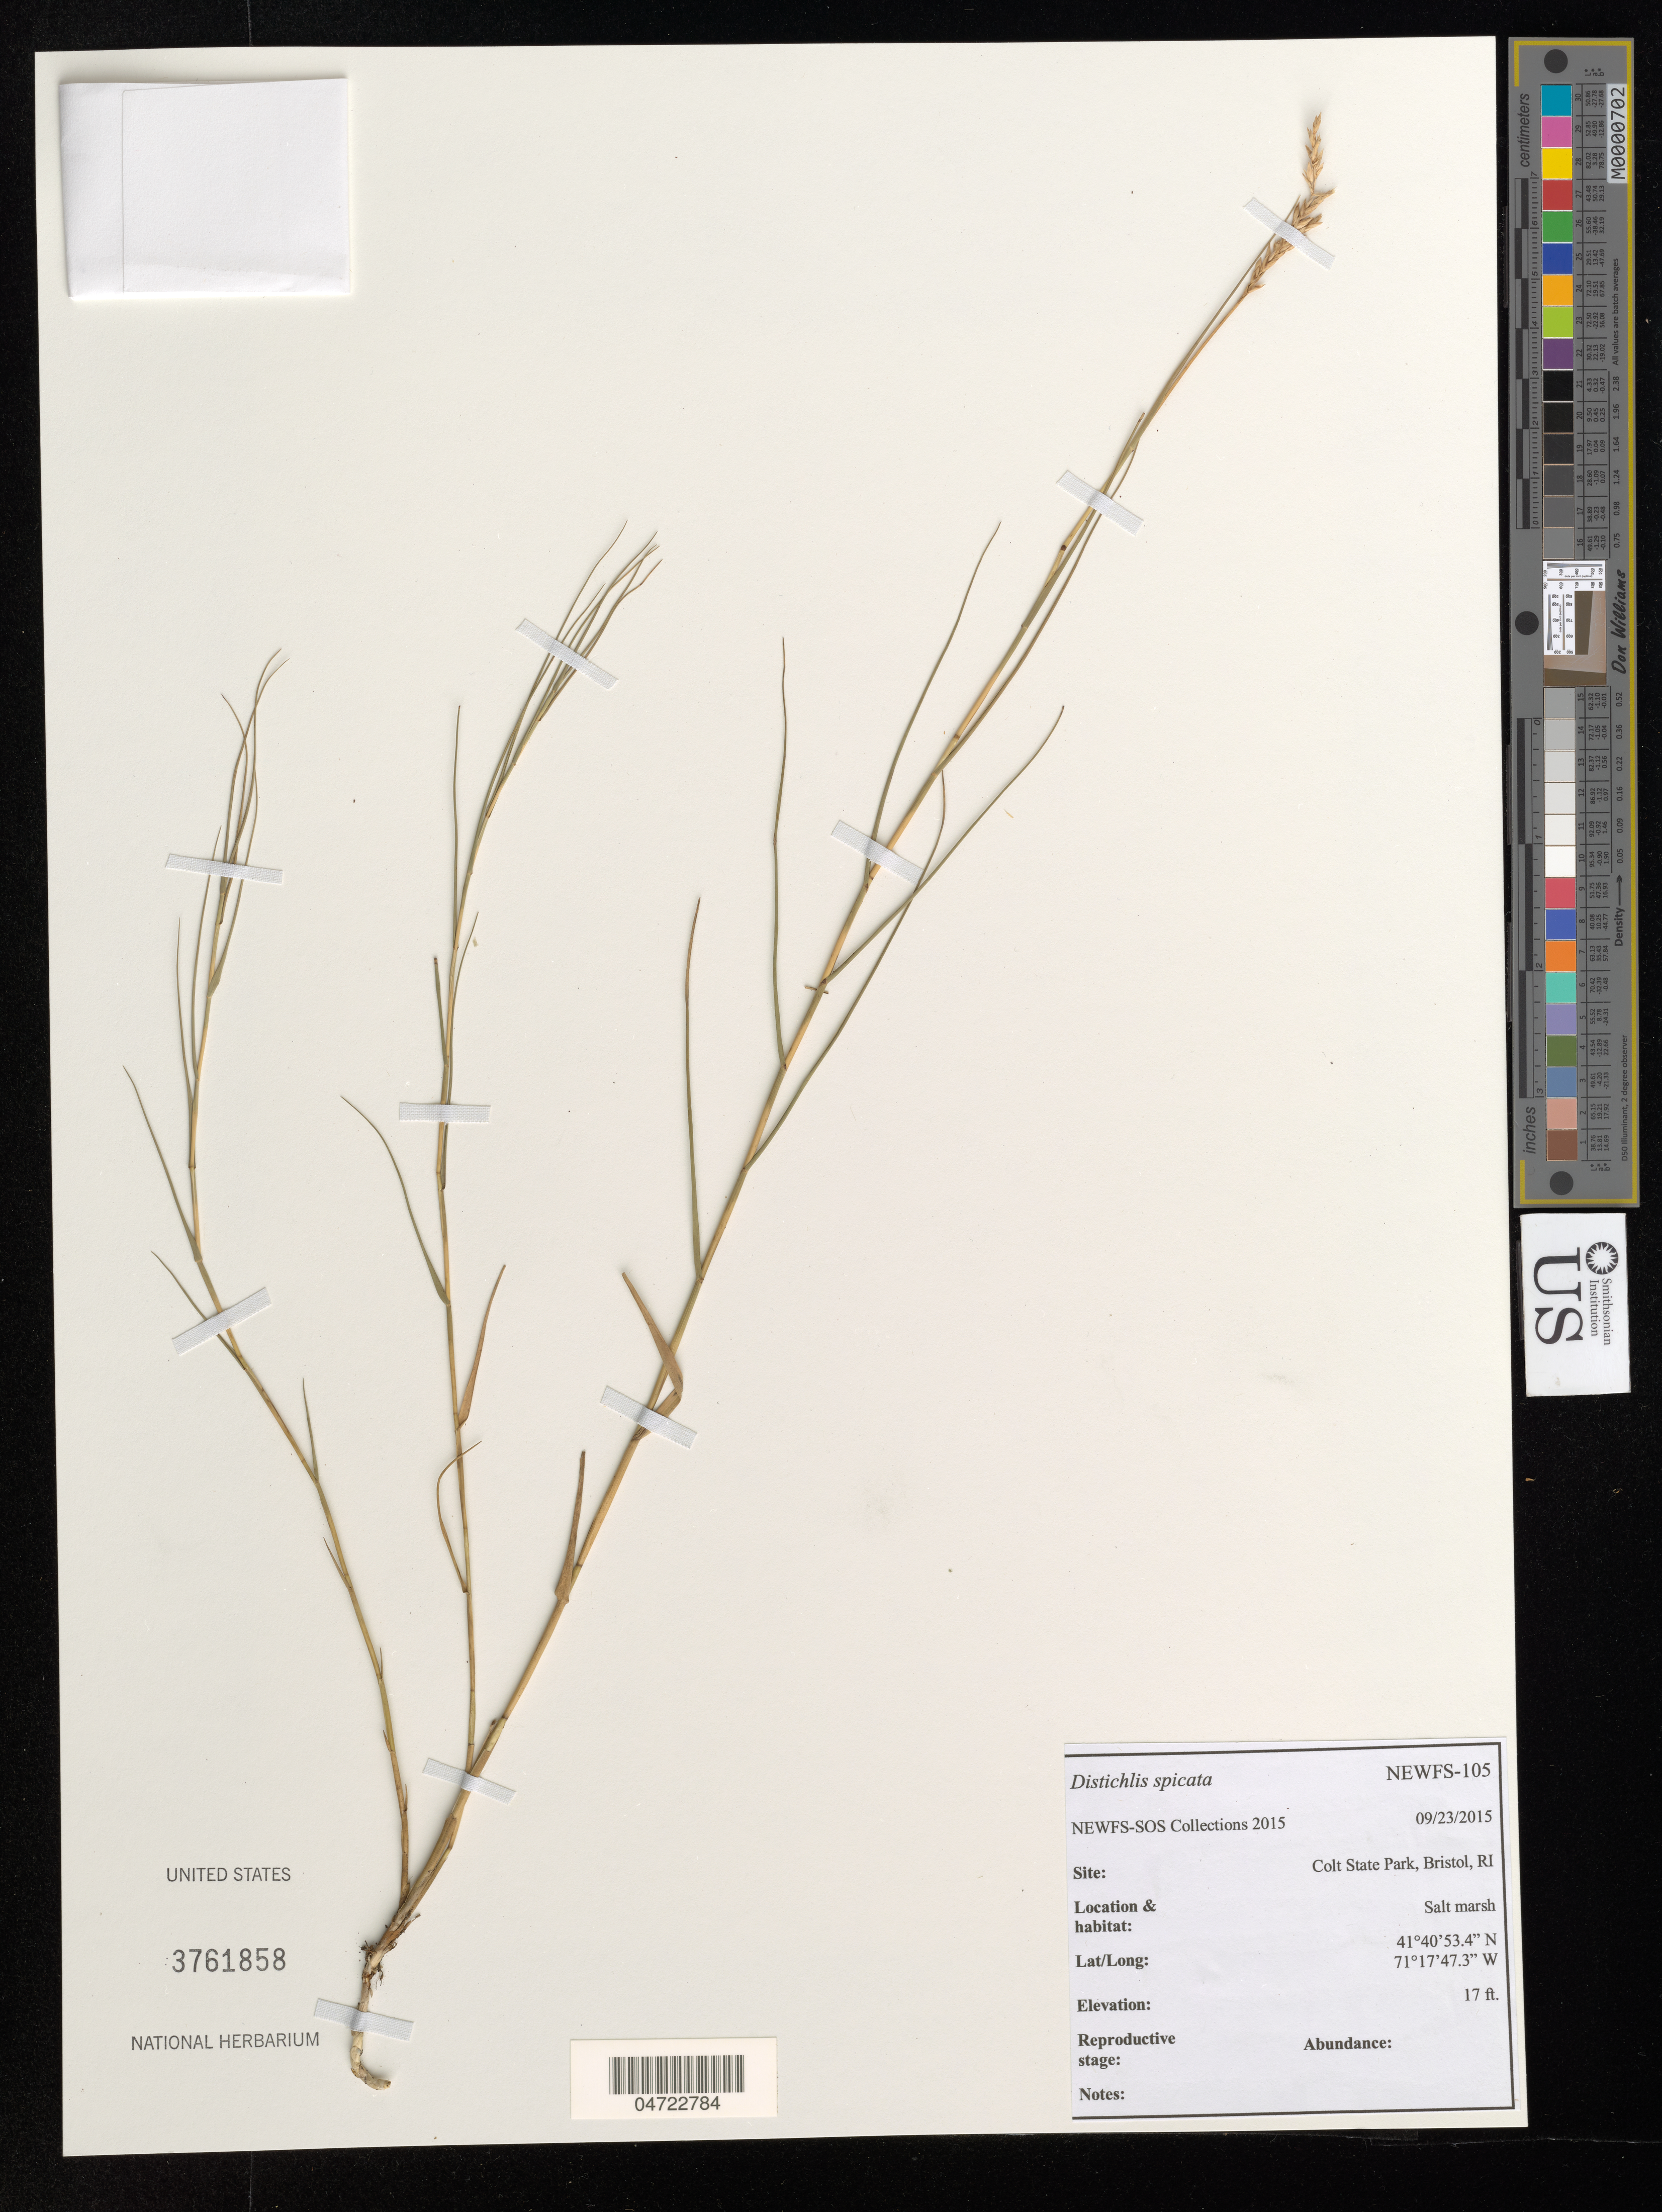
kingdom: Plantae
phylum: Tracheophyta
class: Liliopsida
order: Poales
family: Poaceae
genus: Distichlis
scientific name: Distichlis spicata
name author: (L.) Greene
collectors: NEWFS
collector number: NEWFS-105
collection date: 2015-09-23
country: United States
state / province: Rhode Island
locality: Site: Colt State Park, Bristol, RI. Salt marsh.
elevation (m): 5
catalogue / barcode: US 3761858